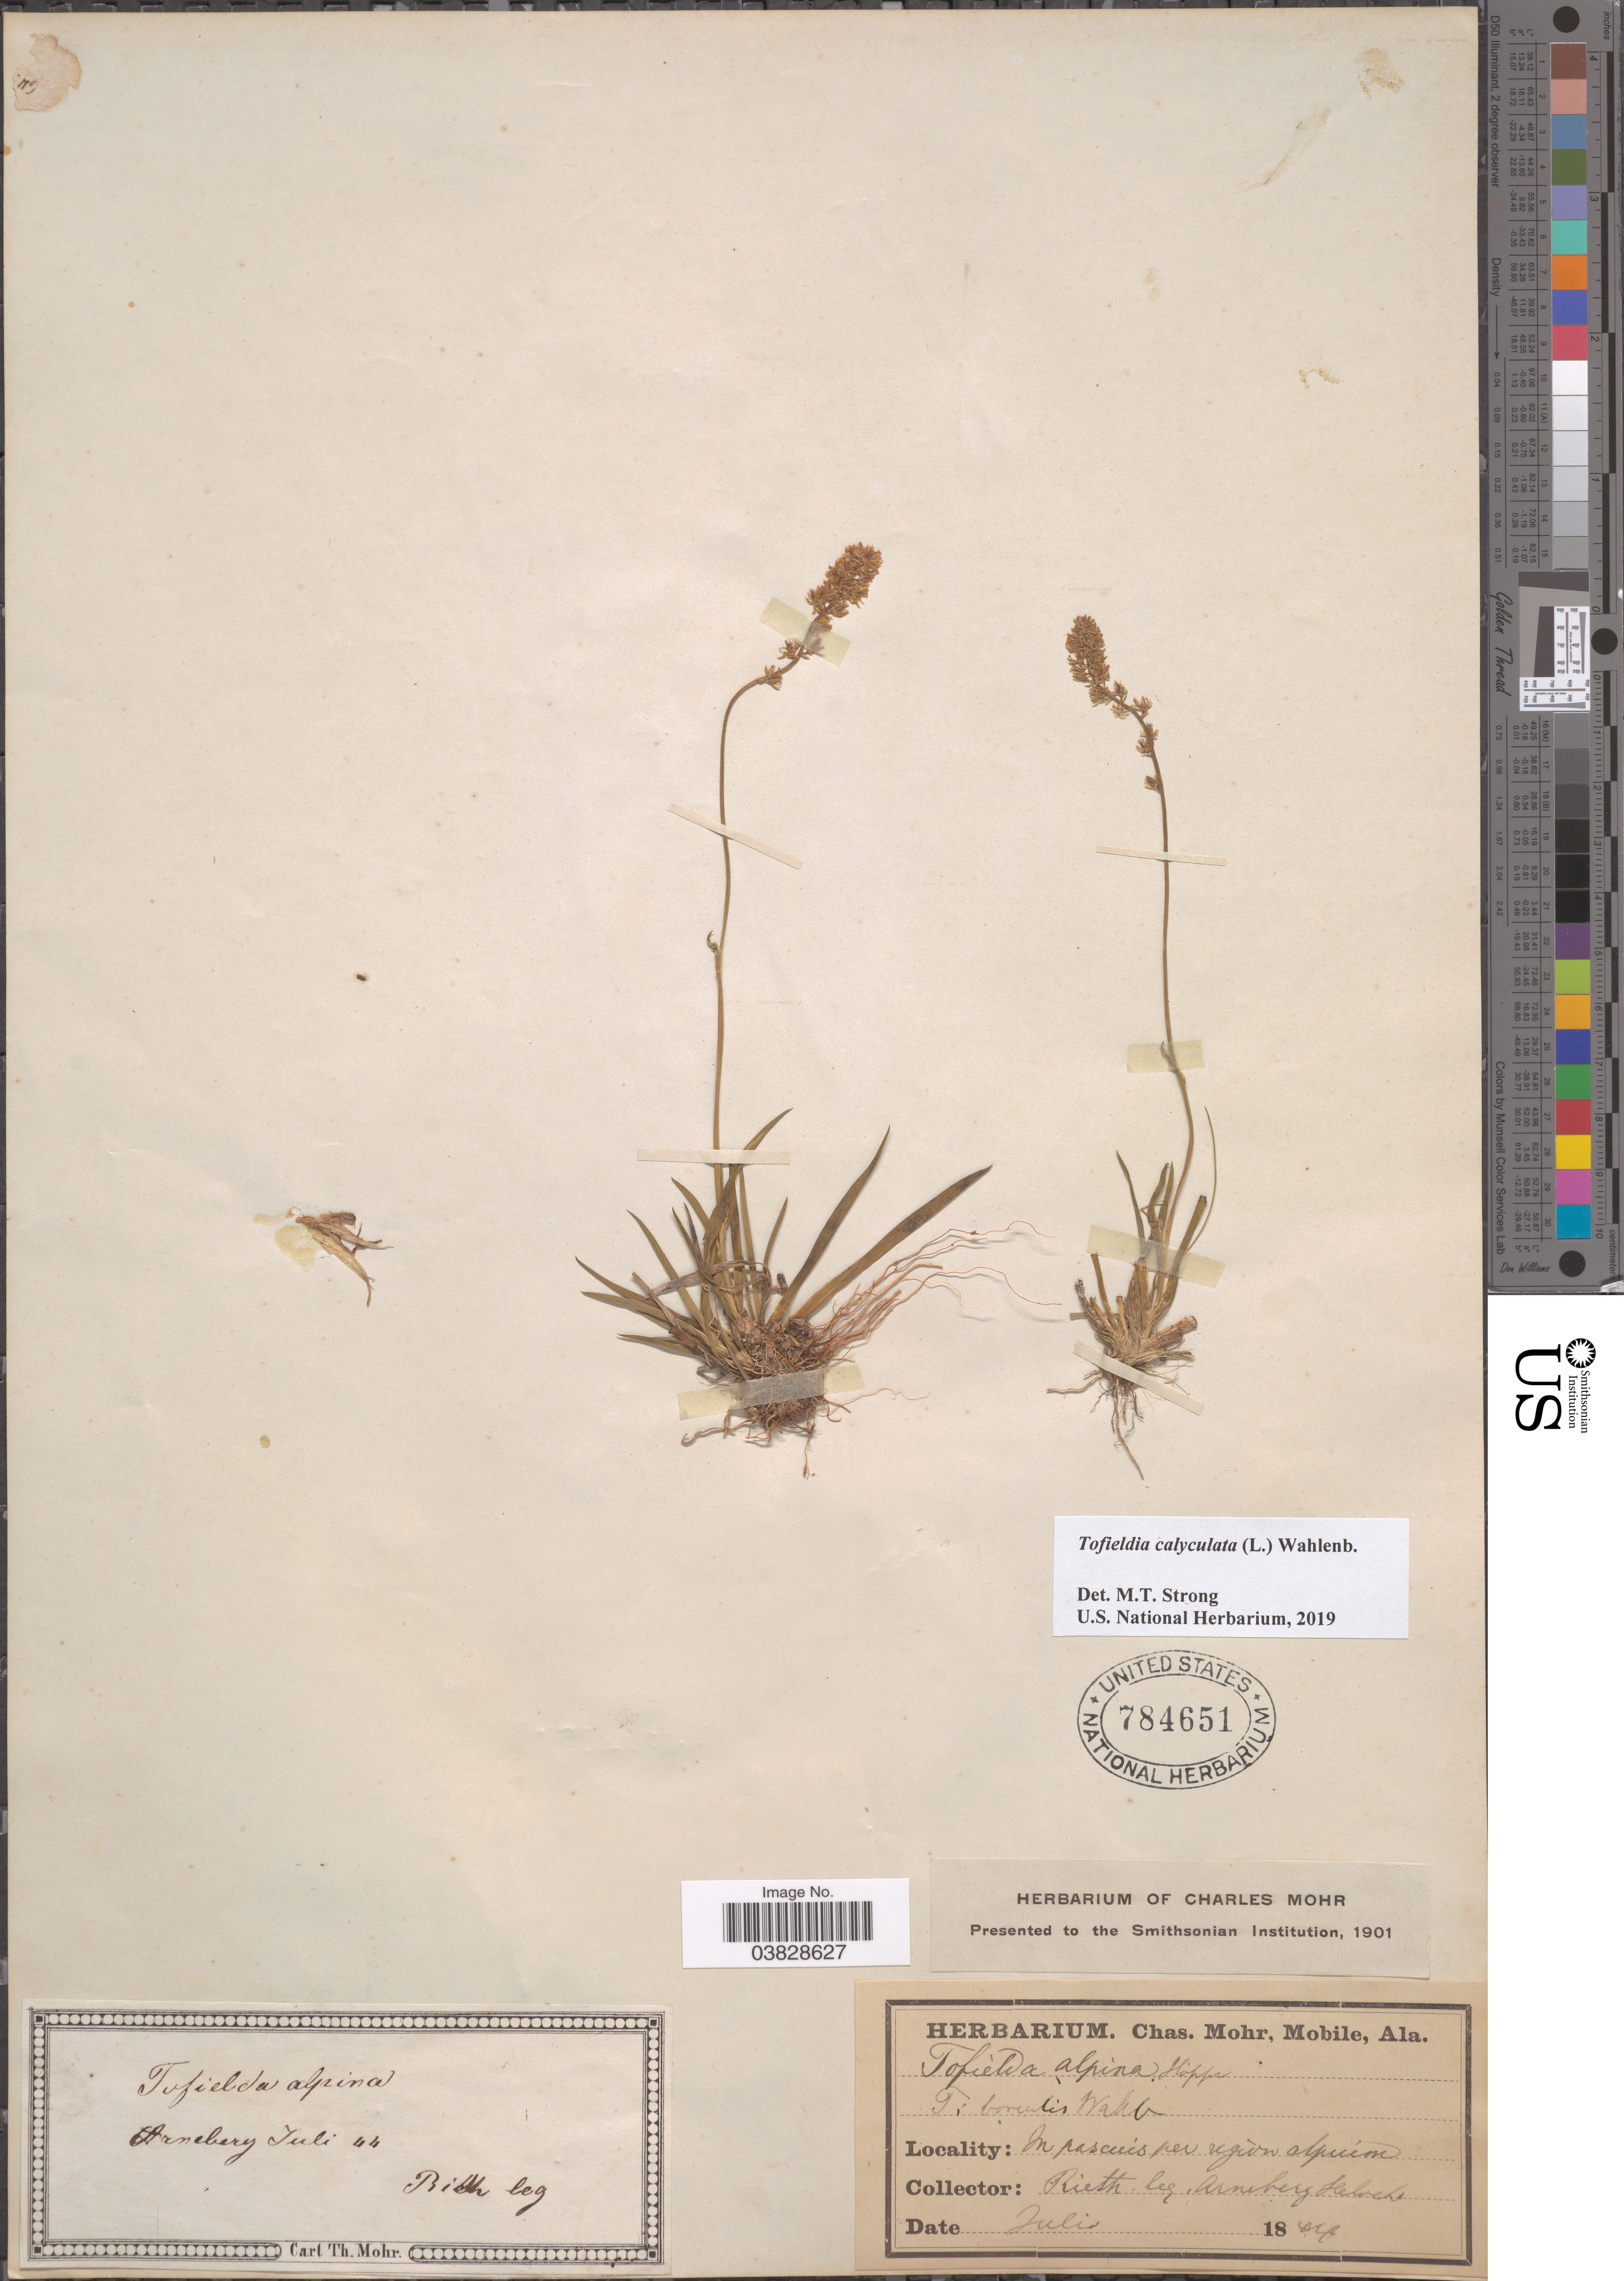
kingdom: Plantae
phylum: Tracheophyta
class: Liliopsida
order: Alismatales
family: Tofieldiaceae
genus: Tofieldia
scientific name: Tofieldia calyculata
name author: (L.) Wahlenb.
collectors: -. Rieth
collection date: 1844-07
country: United States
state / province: Alabama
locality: In pascuis per region alpium.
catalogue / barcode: US 784651